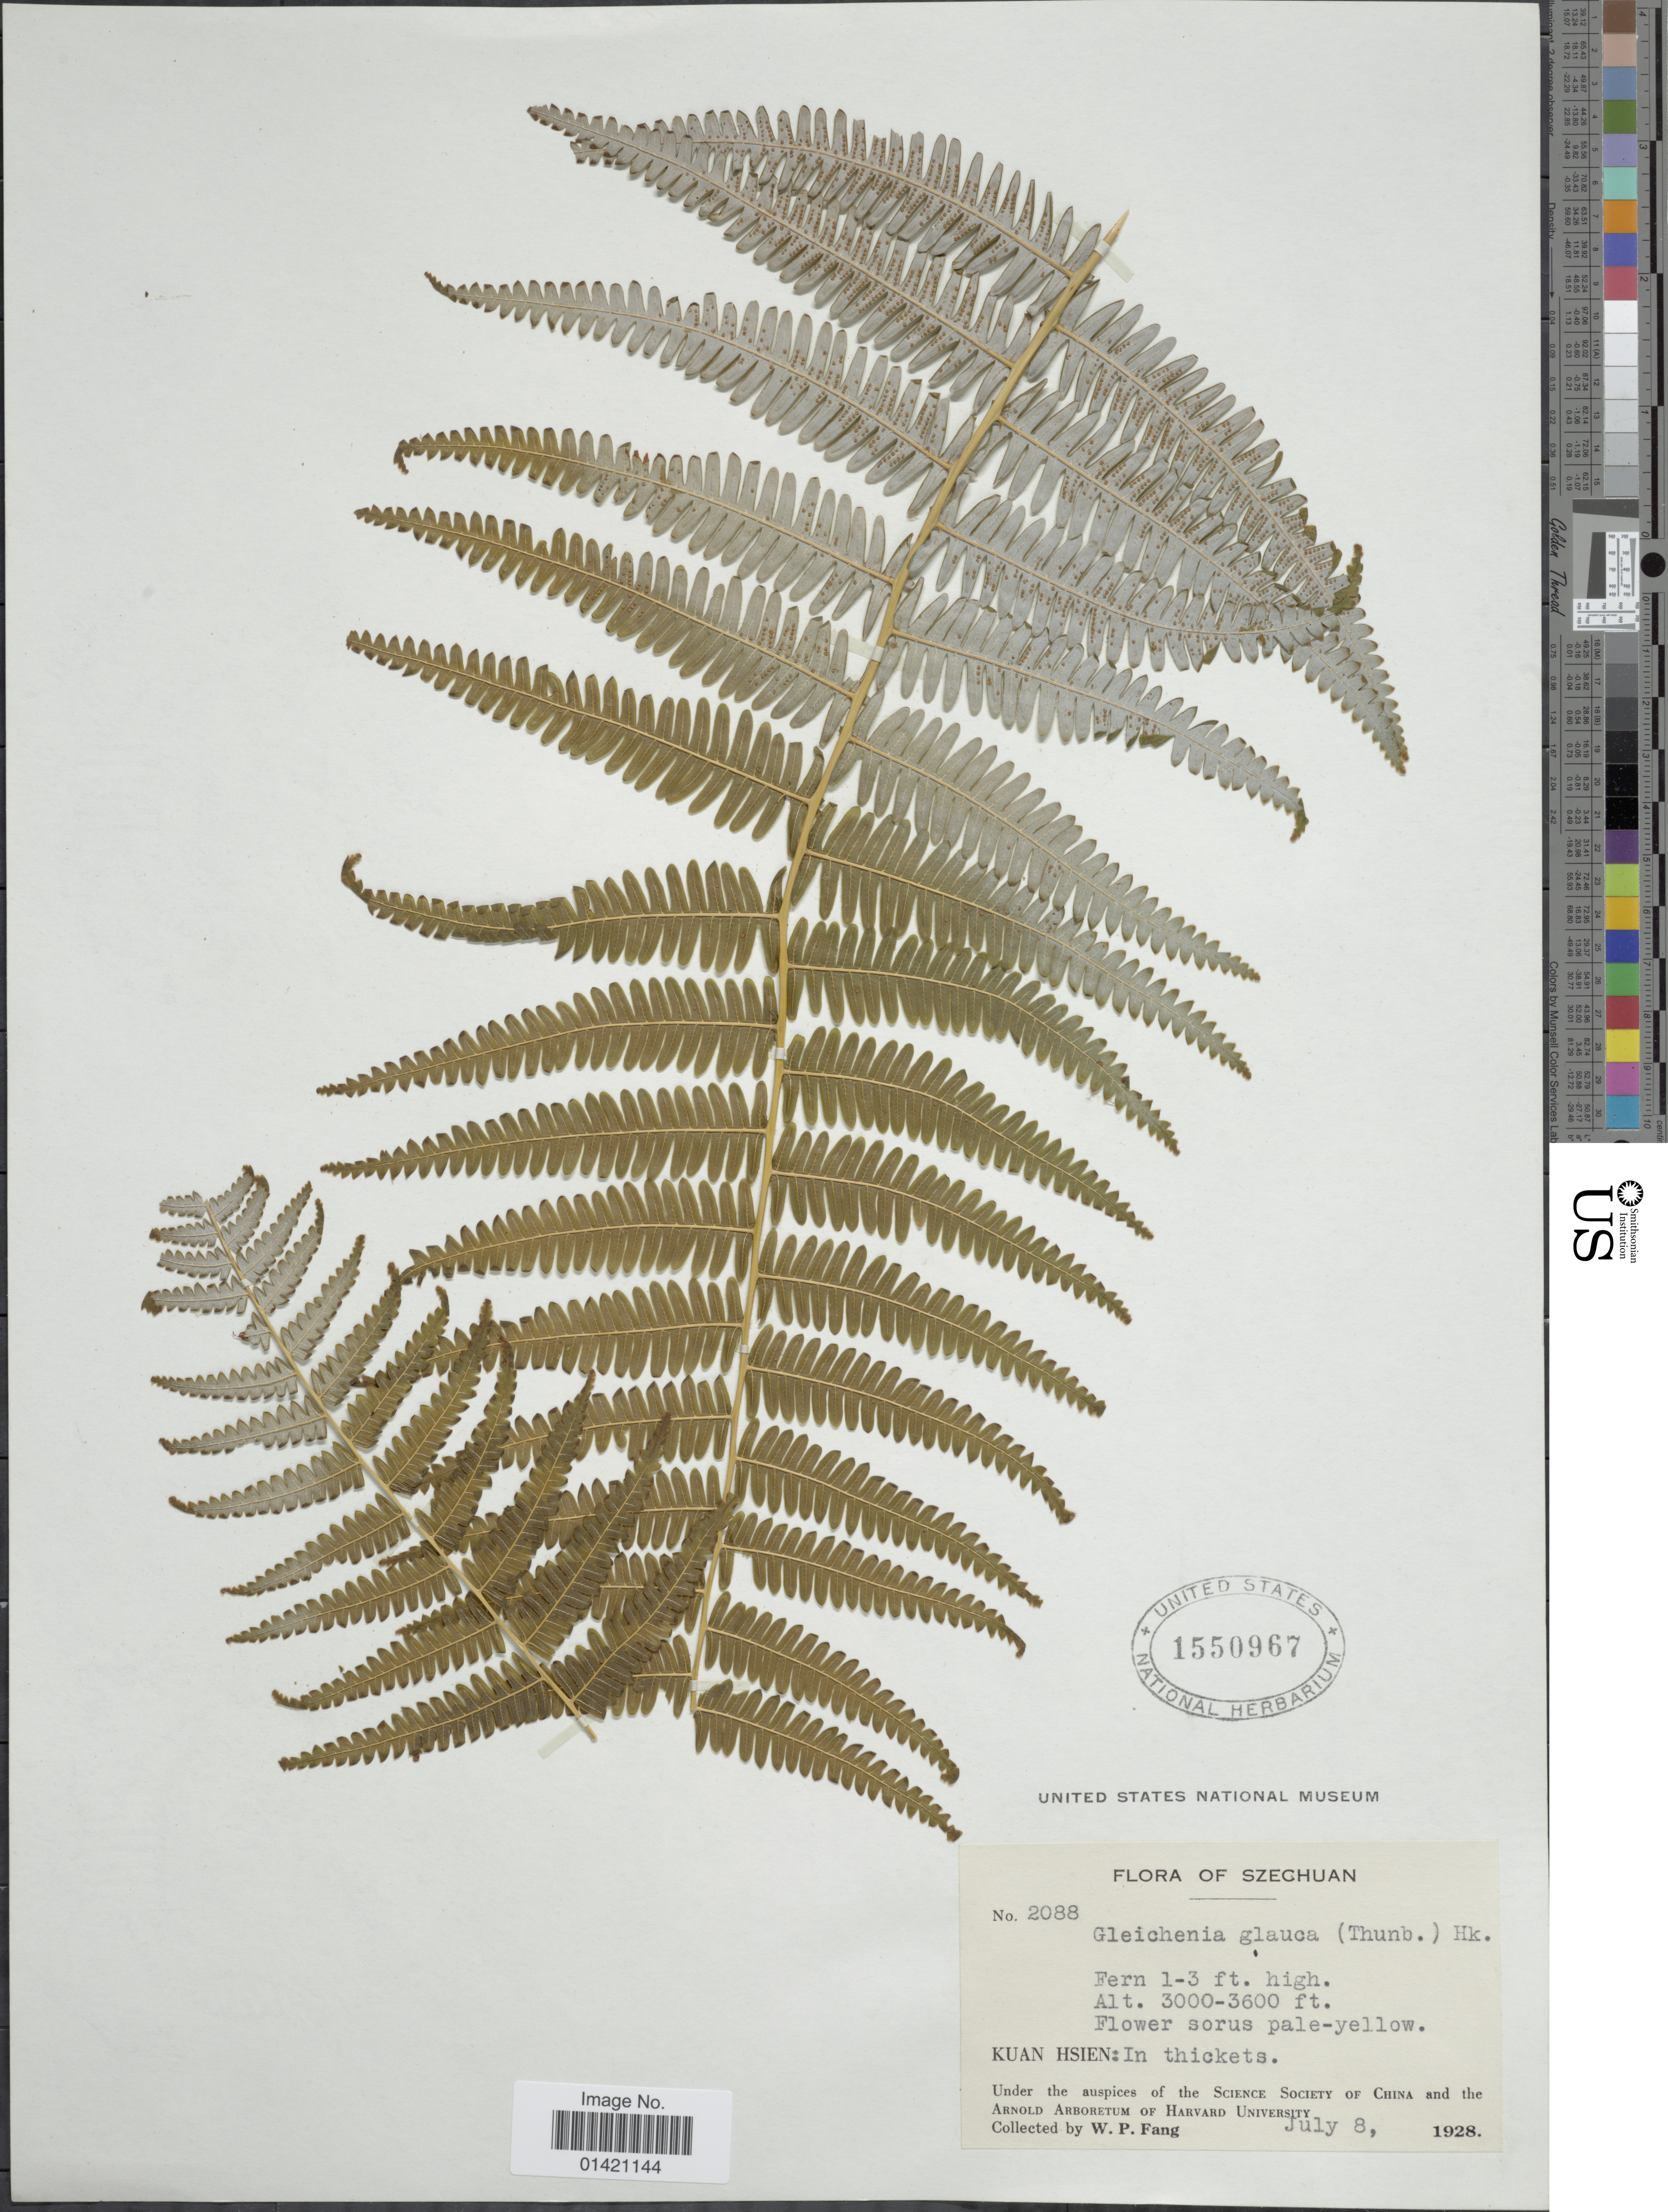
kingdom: Plantae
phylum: Tracheophyta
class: Polypodiopsida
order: Gleicheniales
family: Gleicheniaceae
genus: Diplopterygium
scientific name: Diplopterygium glaucum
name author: (Thunb. ex Houtt.) Nakai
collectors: W. P. Fang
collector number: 2088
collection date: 1928-07-08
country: China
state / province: Sichuan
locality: Szechuan. Kuan Hsien.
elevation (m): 914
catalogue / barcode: US 1550967